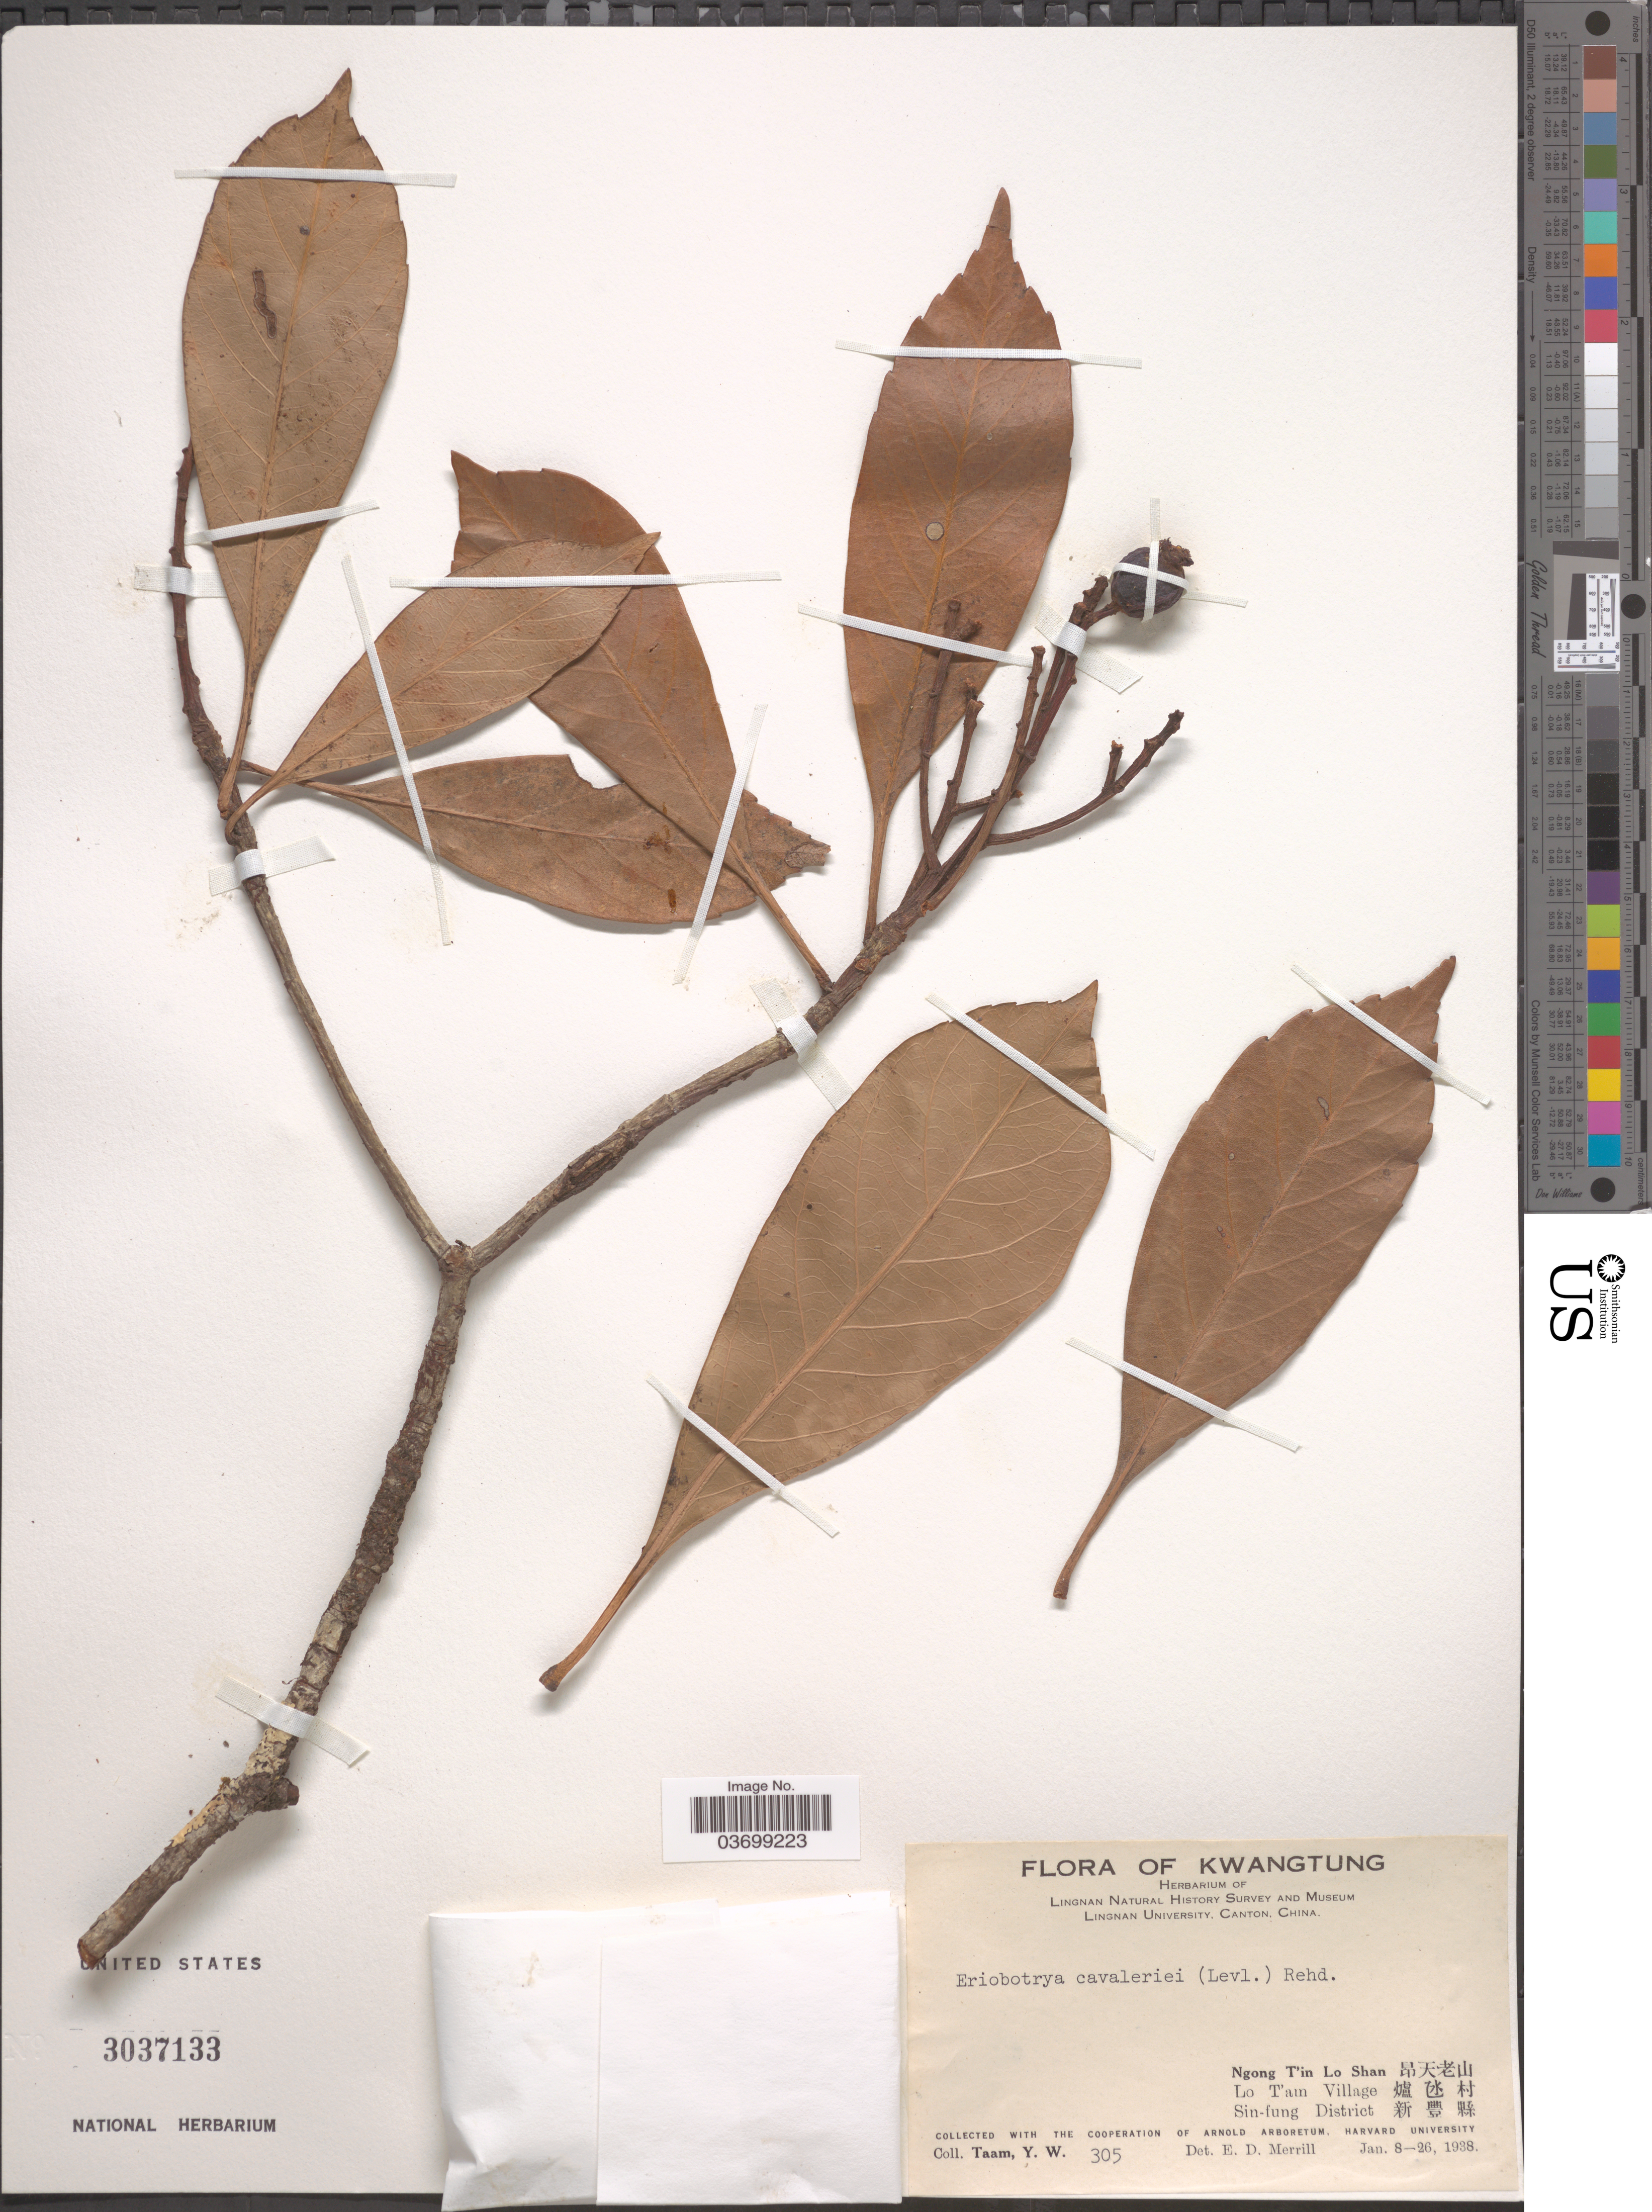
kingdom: Plantae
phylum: Tracheophyta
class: Magnoliopsida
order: Rosales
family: Rosaceae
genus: Rhaphiolepis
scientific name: Rhaphiolepis cavaleriei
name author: (H. Lév.) B.B. Liu & J. Wen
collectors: Y. W. Taam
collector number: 305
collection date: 1938-01-08/1938-01-26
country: China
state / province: Guangdong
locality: Kwangtung. Ngong T'in Lo Shan X. Lo T'am Village X. Sin-fung District X.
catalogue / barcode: US 3037133